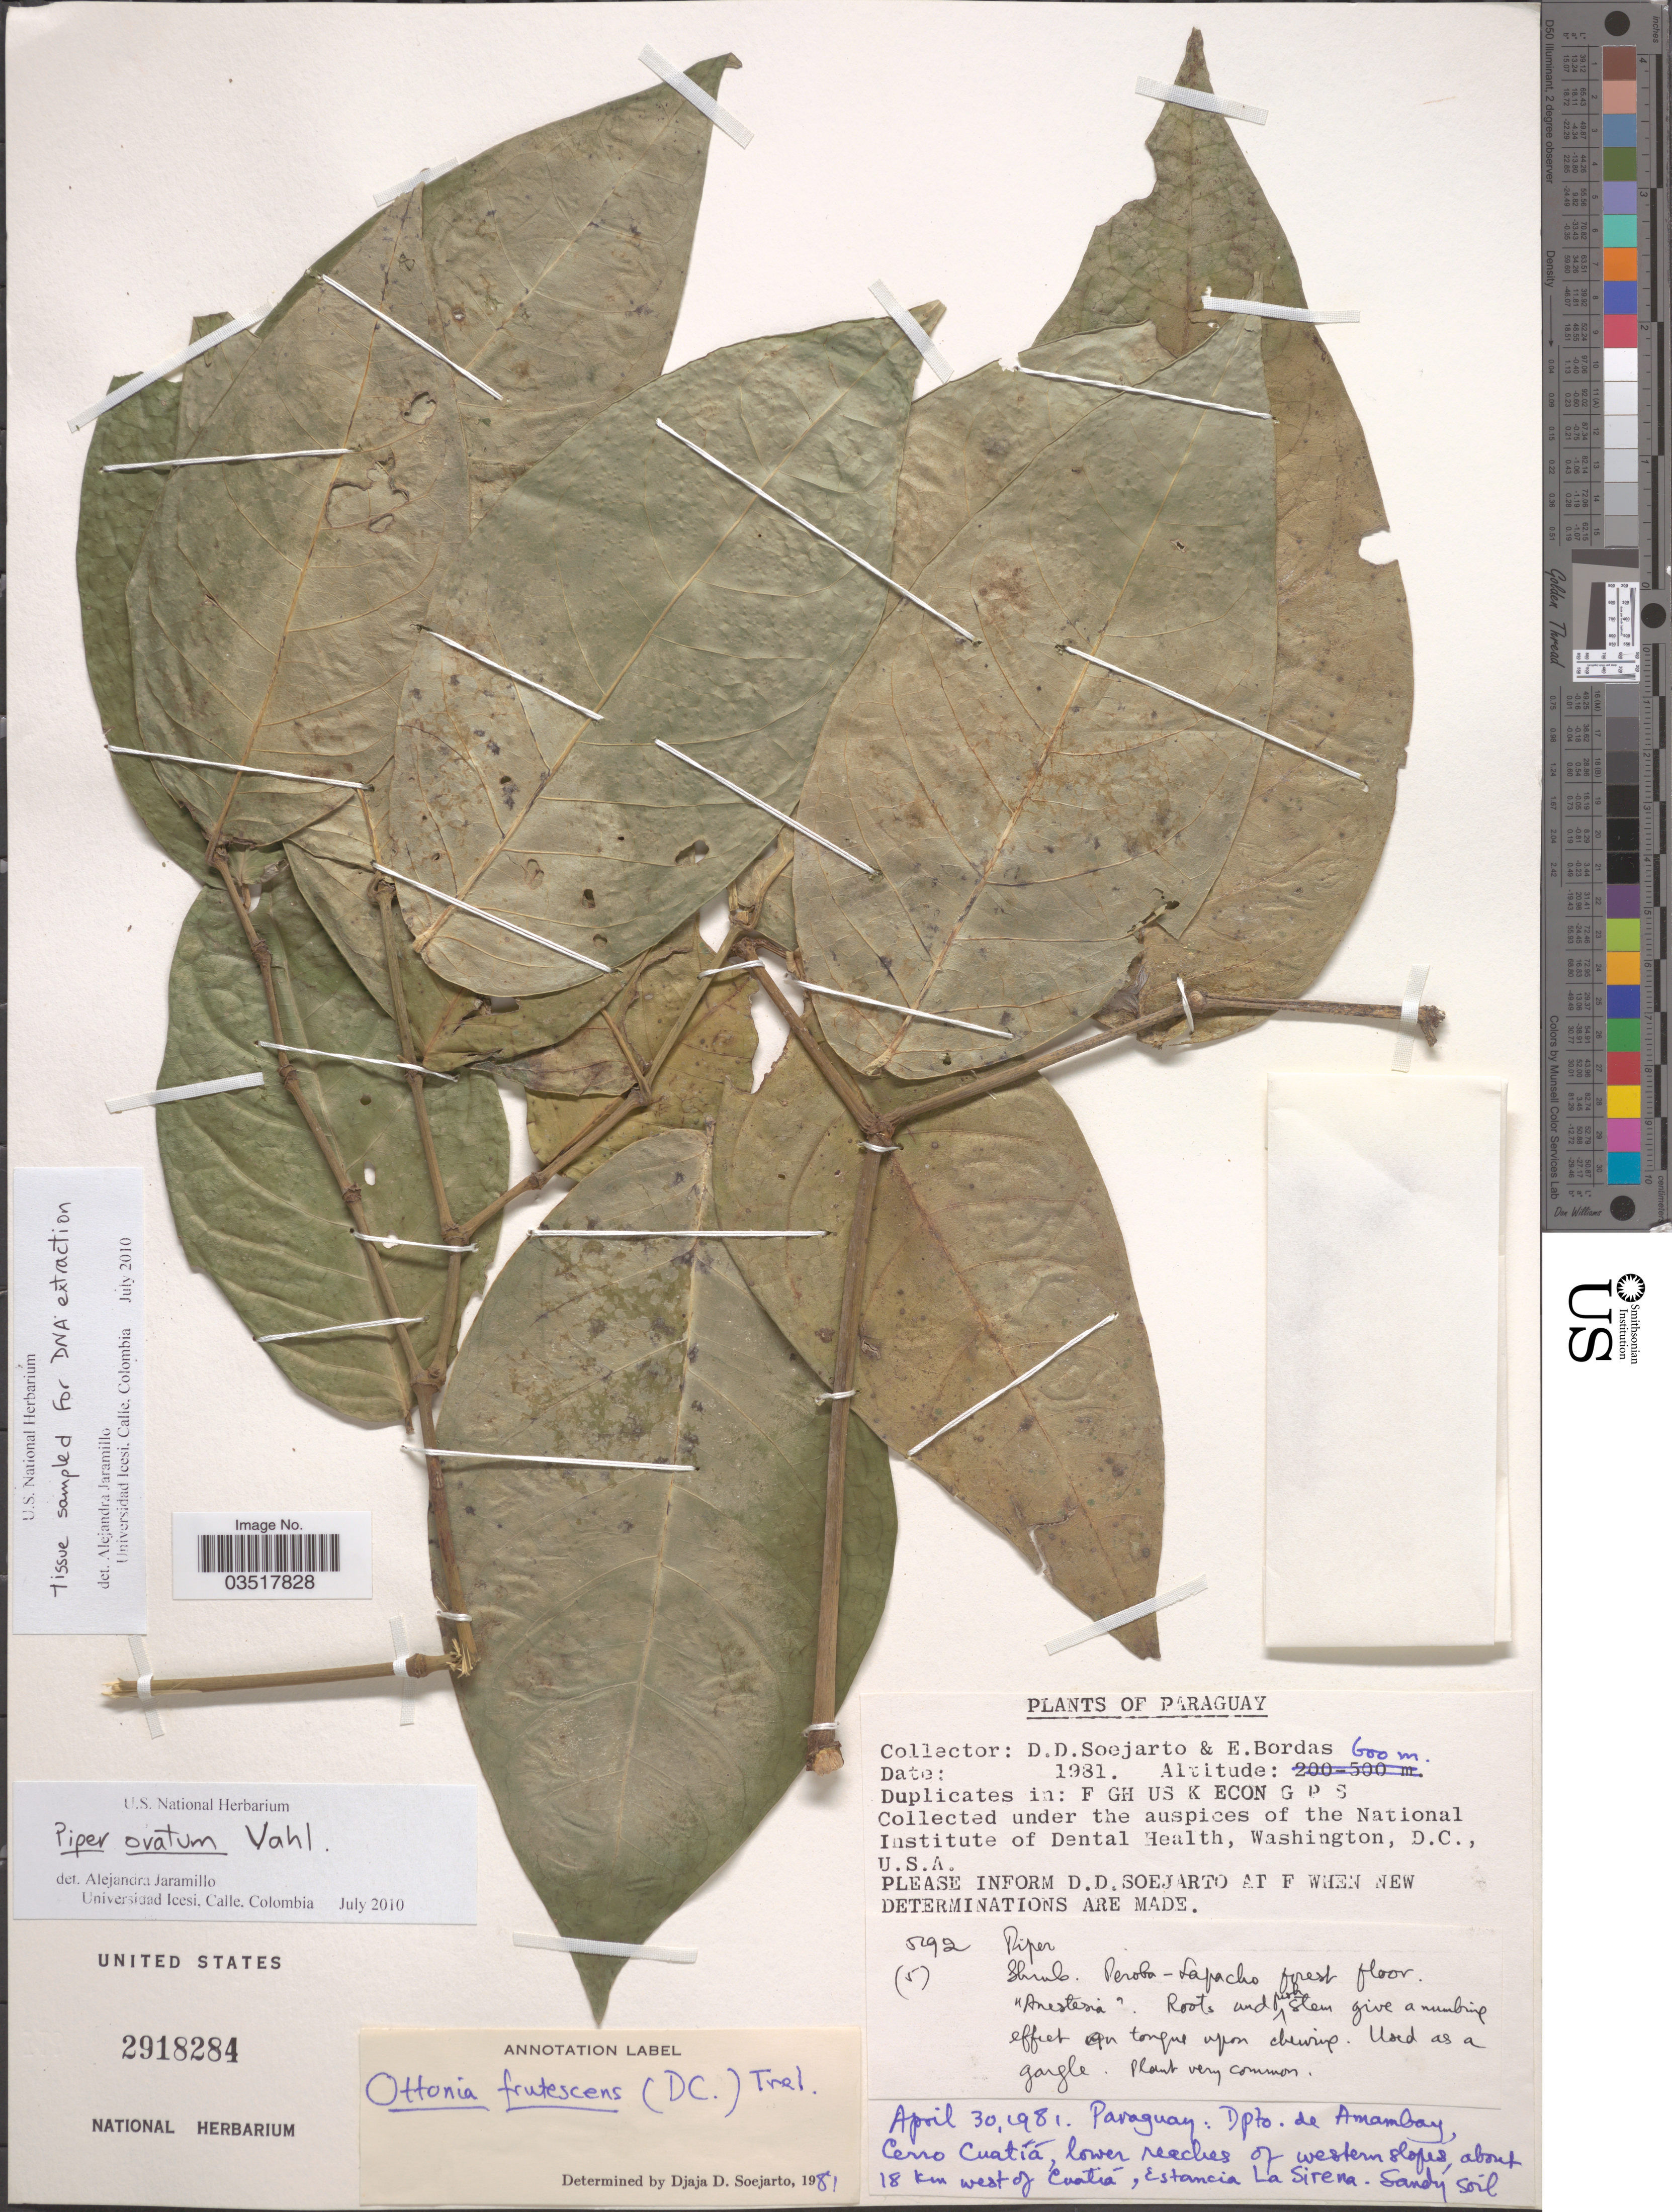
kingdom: Plantae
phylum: Tracheophyta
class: Magnoliopsida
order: Piperales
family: Piperaceae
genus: Piper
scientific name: Piper frutescens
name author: C. DC.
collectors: E. Bordas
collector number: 5192*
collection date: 1981-04-30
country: Paraguay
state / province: Amambay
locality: Dpto. de Amambay, Cerro Cuatiá lower reaches of western slopes, about 18 km west of Cuatiá, Estancia La Sirena.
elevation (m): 600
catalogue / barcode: US 2918284